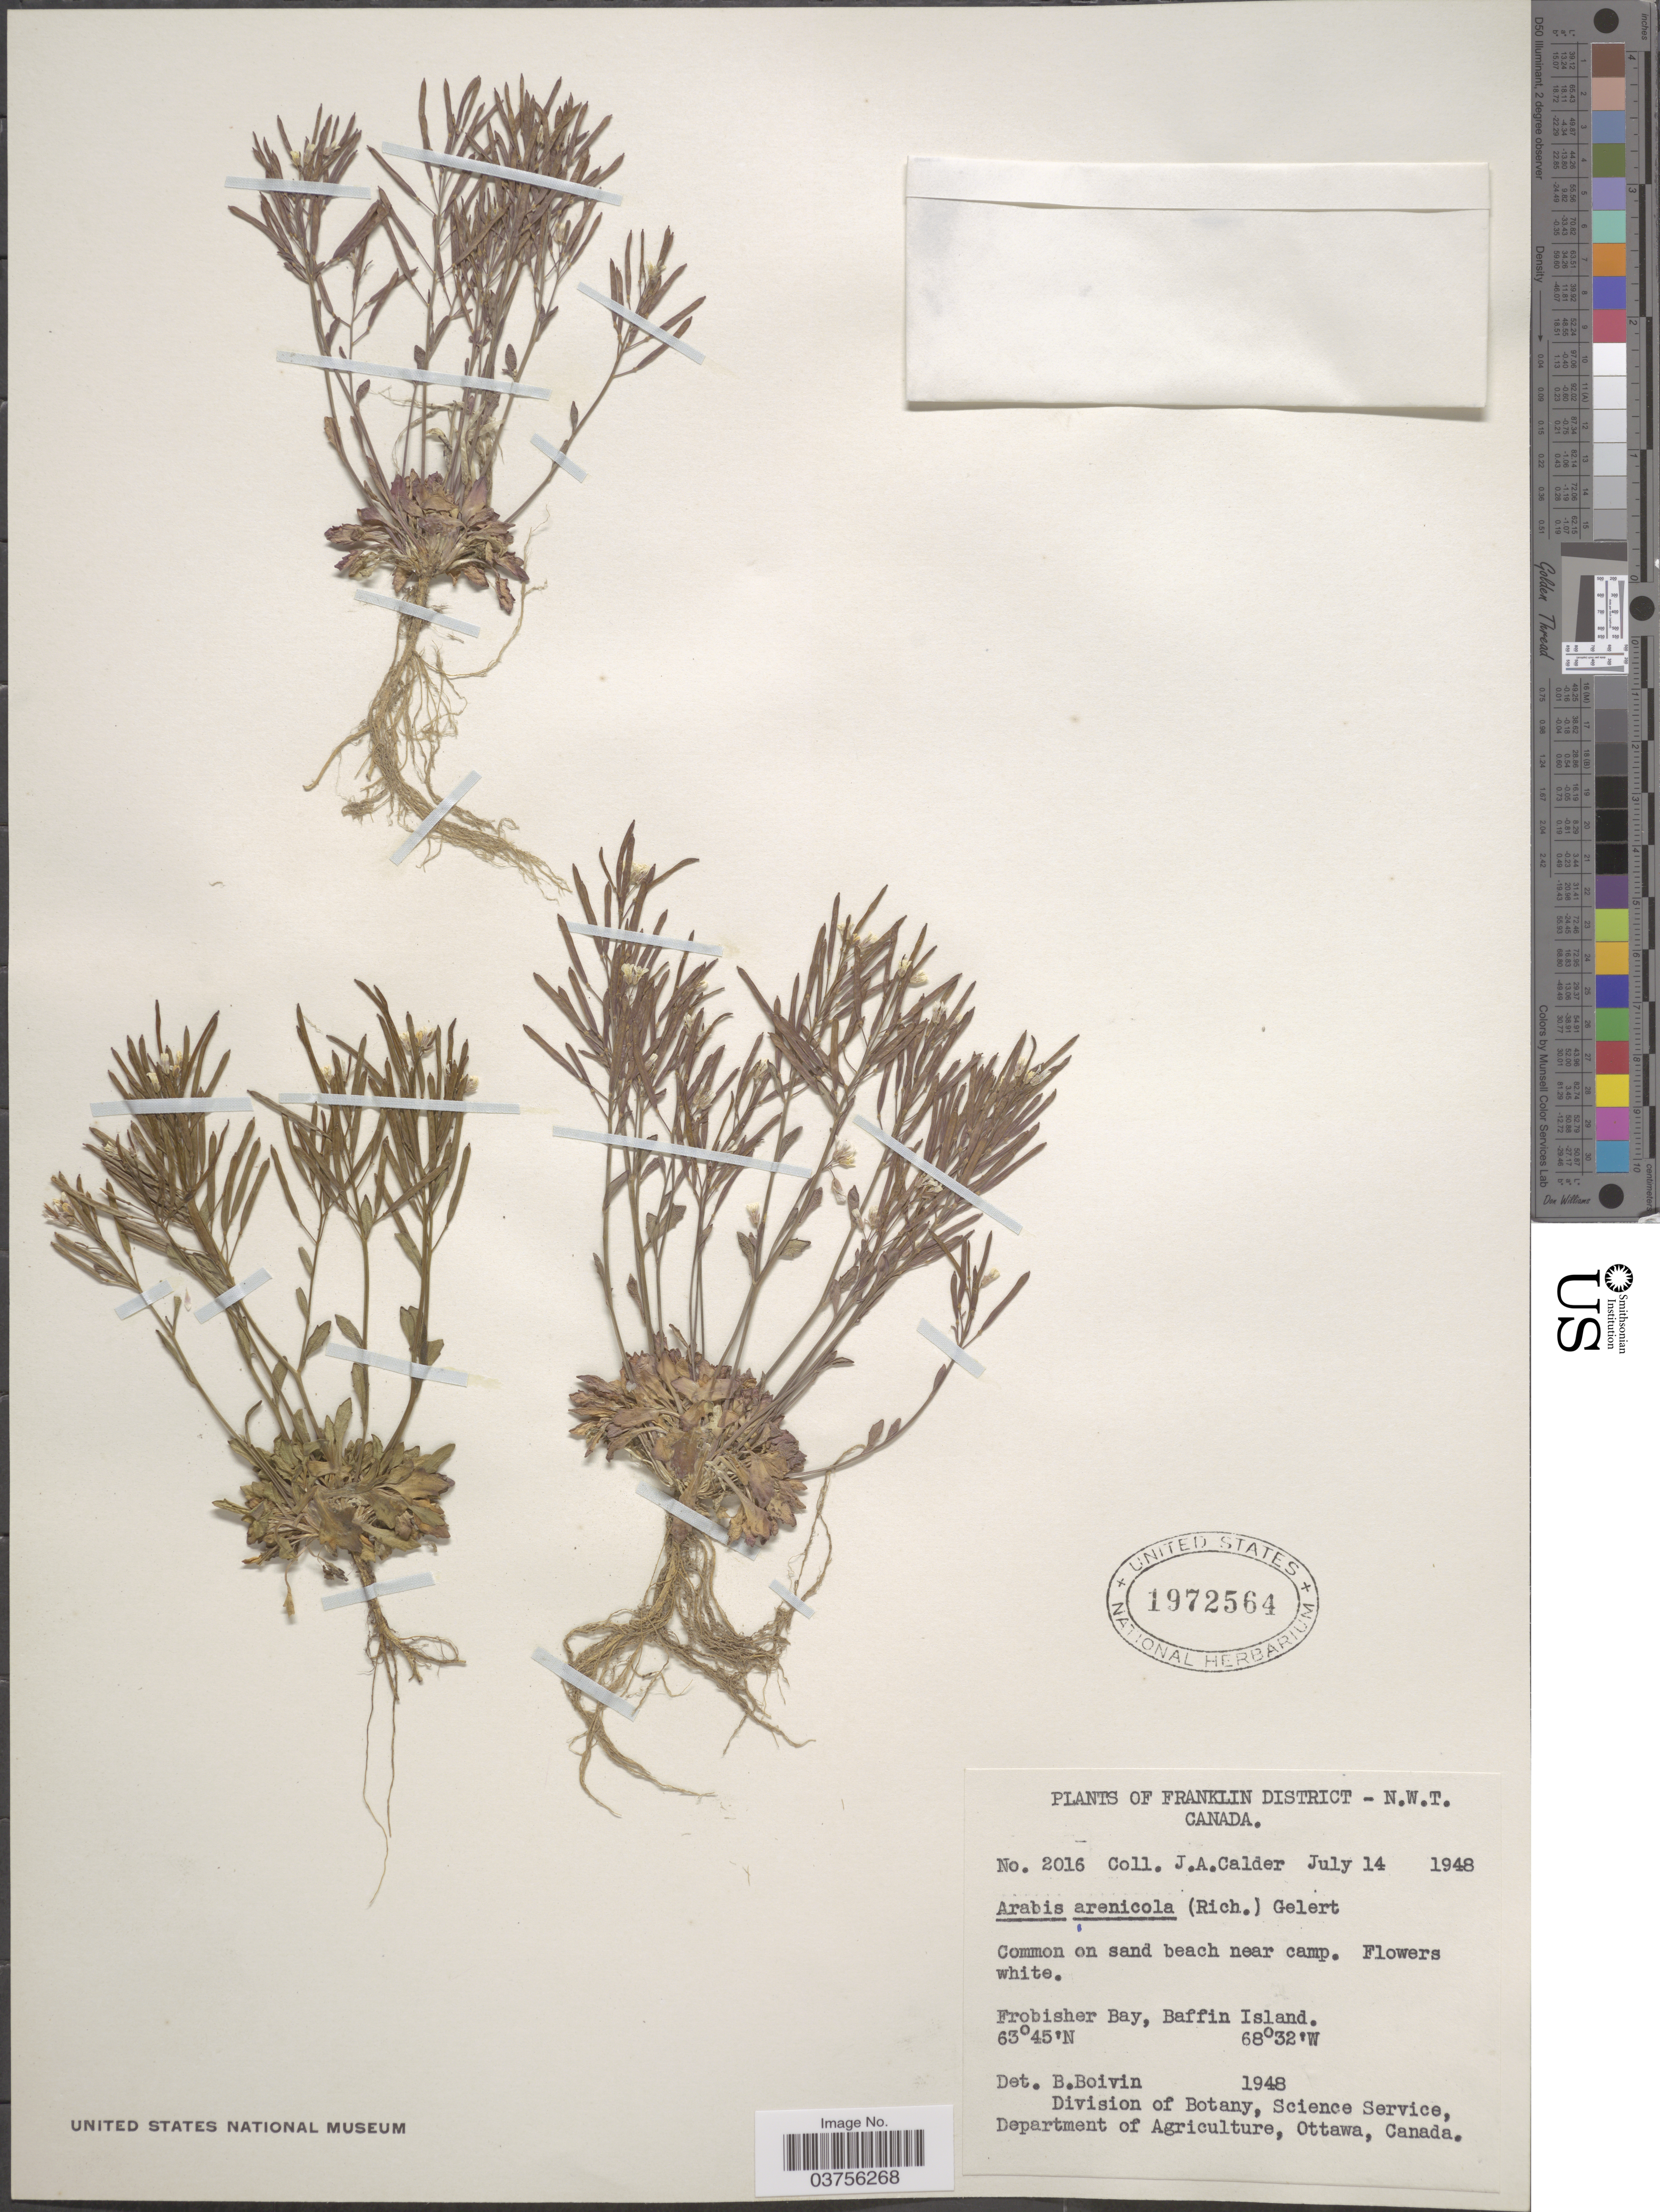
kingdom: Plantae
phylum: Tracheophyta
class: Magnoliopsida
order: Brassicales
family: Brassicaceae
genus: Arabis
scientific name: Arabis arenicola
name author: (Richardson ex Hook.) Gelert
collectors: J. A. Calder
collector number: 2016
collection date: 1948-07-14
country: Canada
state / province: Northwest Territories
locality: Franklin District. Frobisher Bay, Baffin Island.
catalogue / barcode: US 1972564